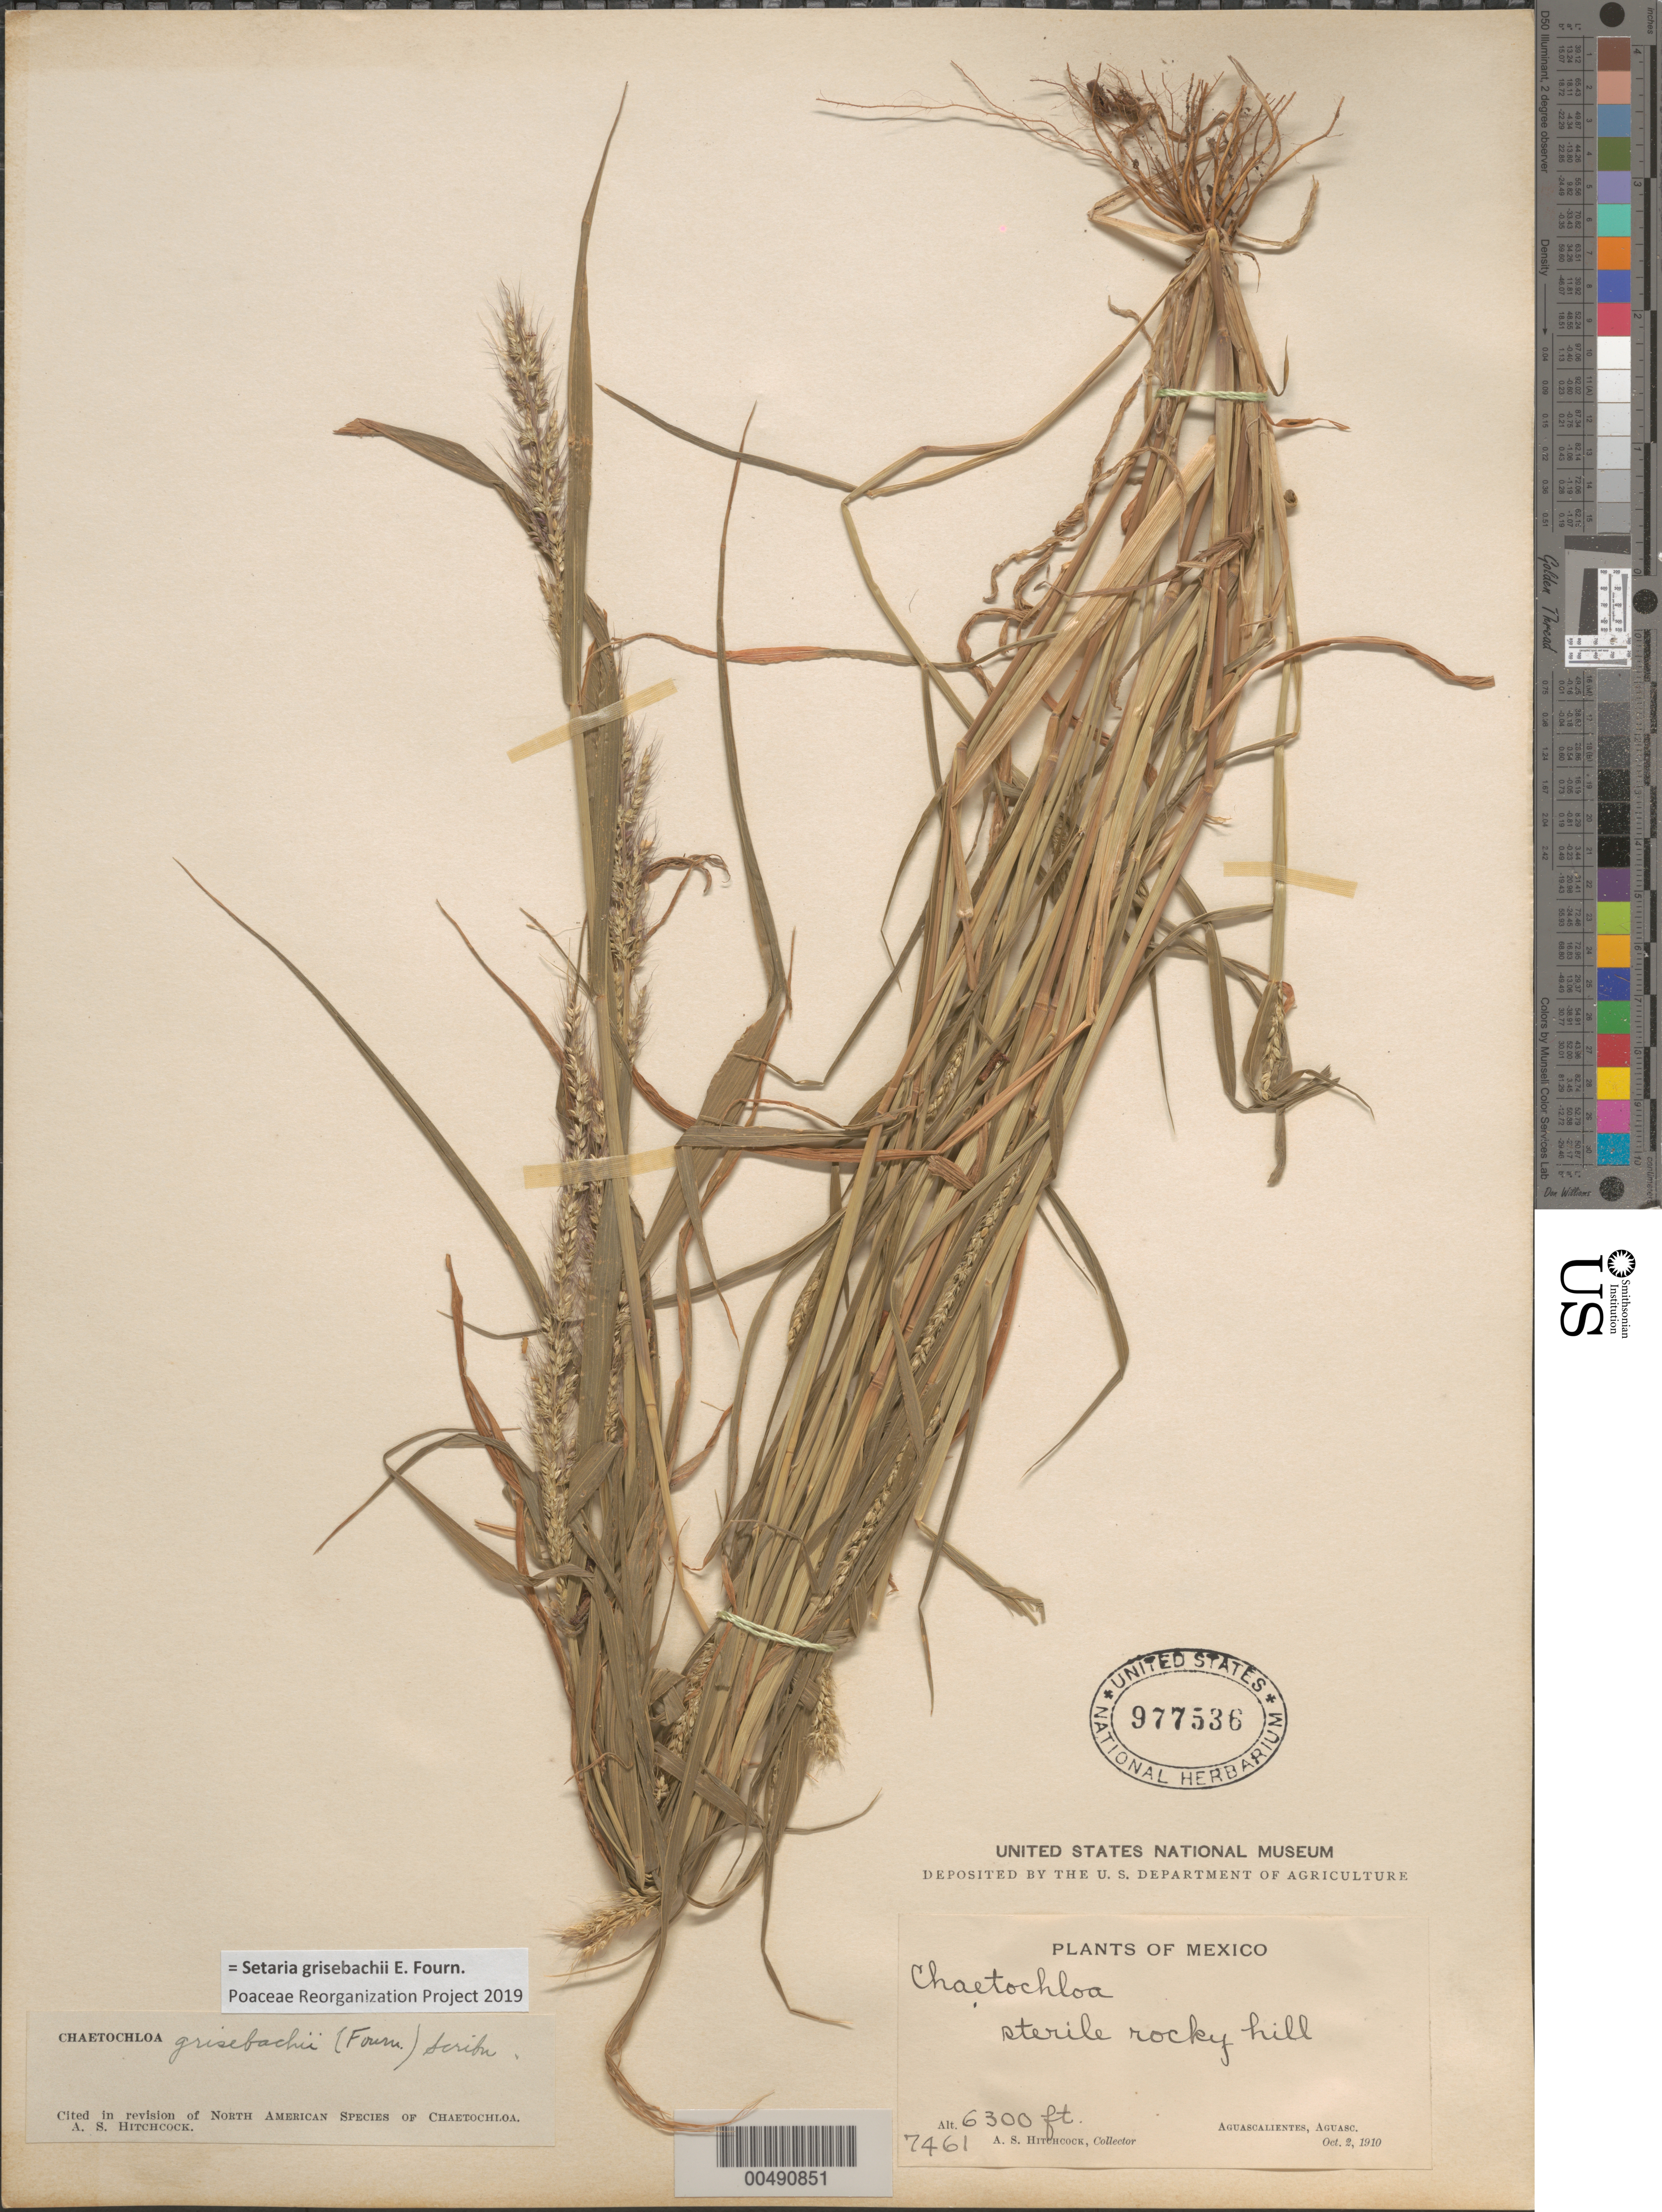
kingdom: Plantae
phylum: Tracheophyta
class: Liliopsida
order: Poales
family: Poaceae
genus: Setaria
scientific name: Setaria grisebachii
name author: E. Fourn.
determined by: Poaceae Reorganization Project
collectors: A. S. Hitchcock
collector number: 7461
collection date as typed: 2 Oct 1910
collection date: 1910-10-02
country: Mexico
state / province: Aguascalientes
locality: Aguascalientes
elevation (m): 1920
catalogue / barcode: US 977536